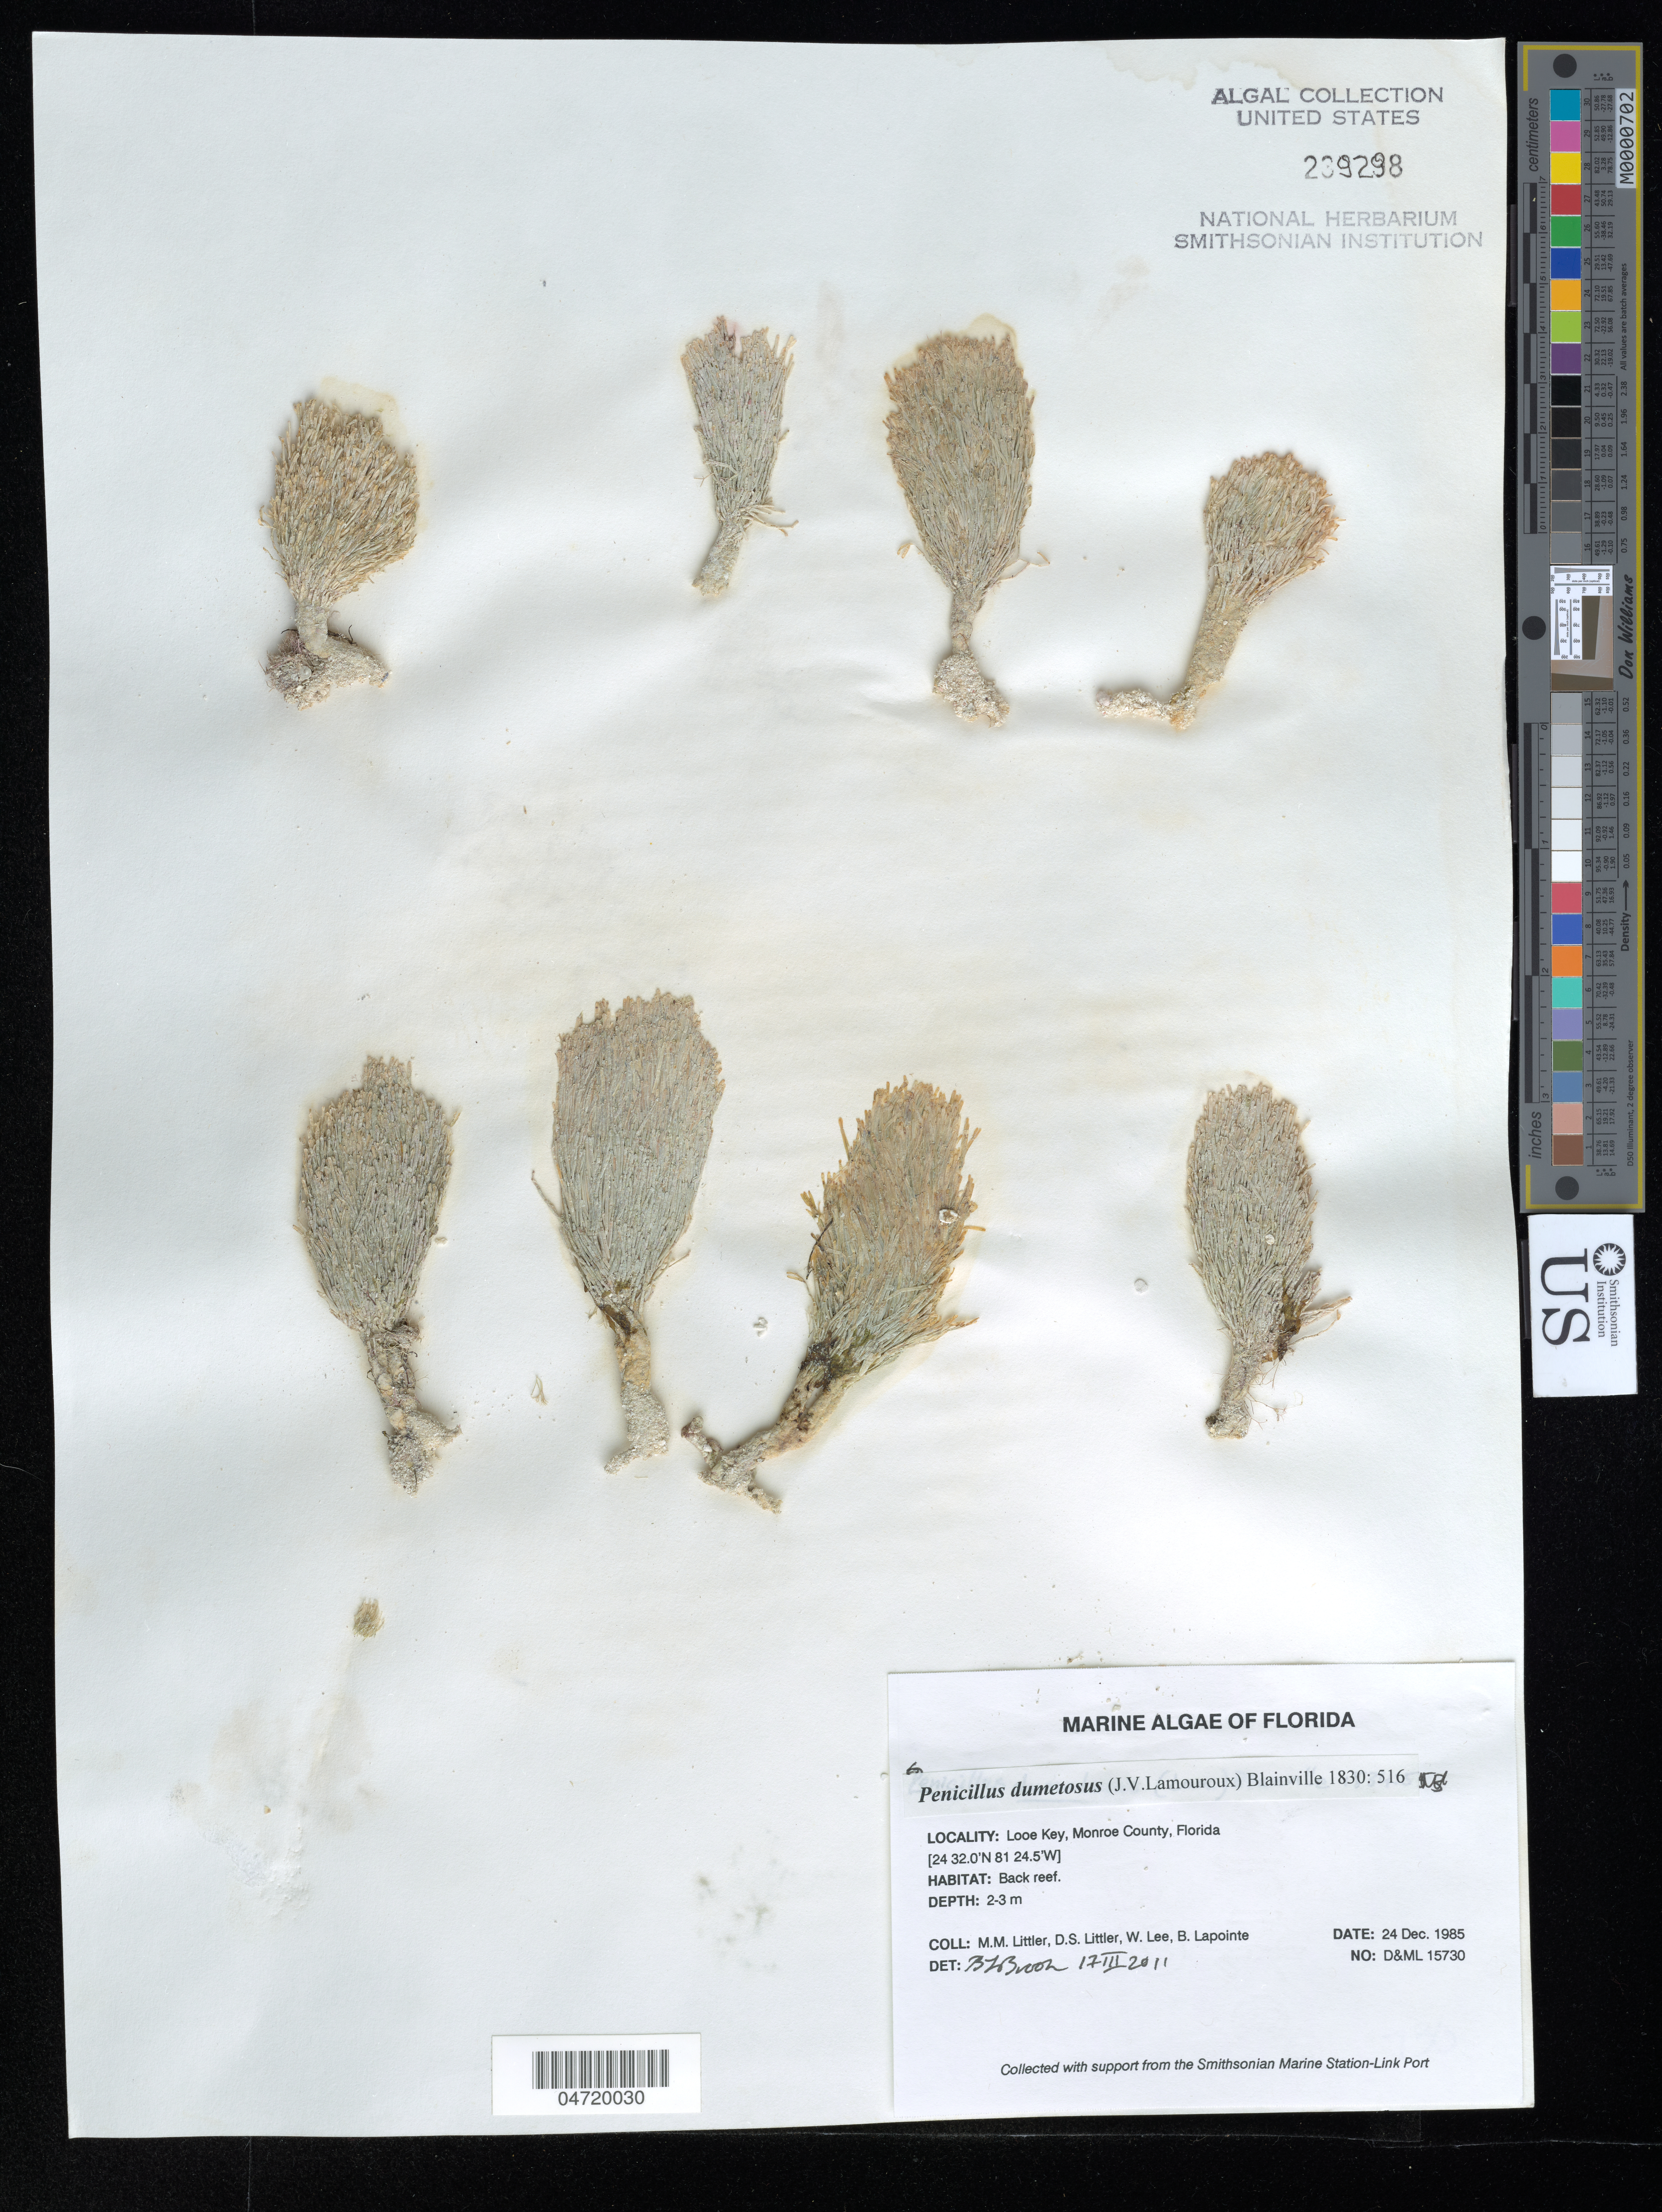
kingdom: Plantae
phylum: Chlorophyta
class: Ulvophyceae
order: Bryopsidales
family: Udoteaceae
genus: Penicillus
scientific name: Penicillus dumetosus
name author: (J.V.Lamouroux) Blainville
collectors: M. M. Littler, D. S. Littler, W. Lee & B. Lapointe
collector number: D&ML15730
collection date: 1985-12-24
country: United States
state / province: Florida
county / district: Monroe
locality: Looe Key, Monroe County.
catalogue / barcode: US 239298